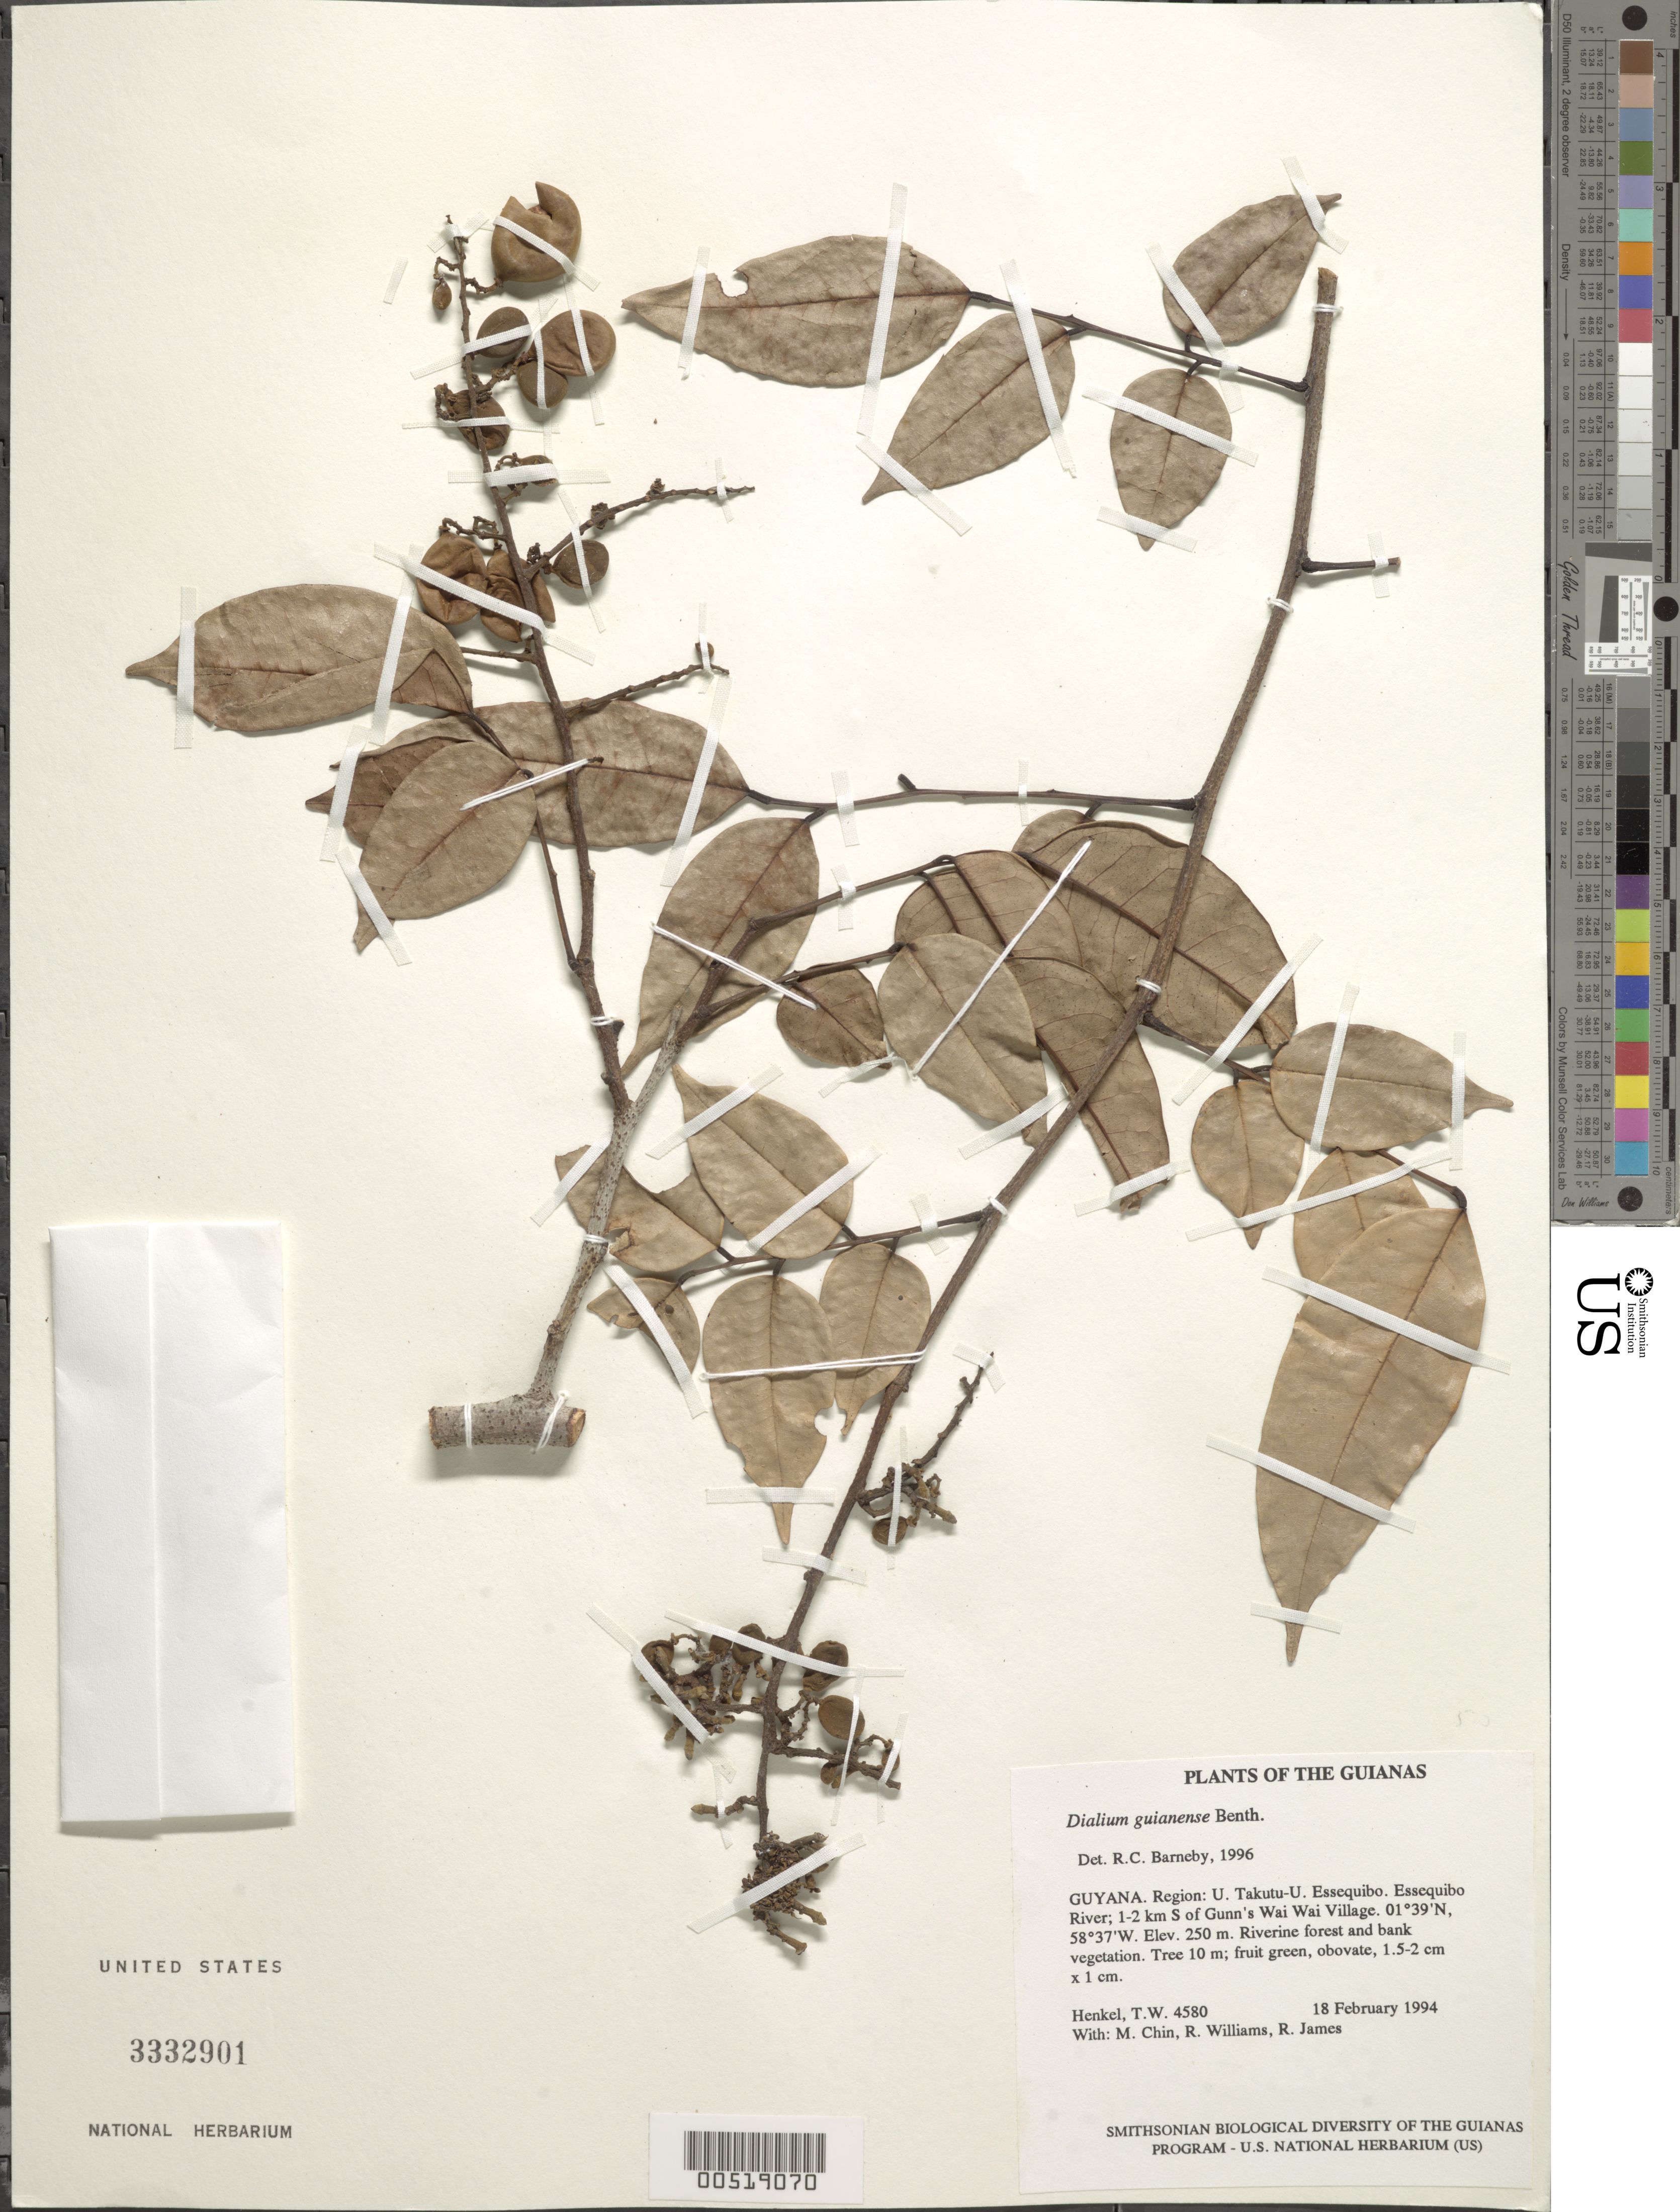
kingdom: Plantae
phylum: Tracheophyta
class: Magnoliopsida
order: Fabales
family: Fabaceae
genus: Dialium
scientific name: Dialium guianense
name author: (Aubl.) Sandwith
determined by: Barneby, Rupert C., (NY)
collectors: T. Henkel, M. Chin, R. Williams & R. James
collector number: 4580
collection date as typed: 18 February 1994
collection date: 1994-02-18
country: Guyana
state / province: U. Takutu-U. Essequibo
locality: Essequibo River; 1-2 km S of Gunn's Wai Wai Village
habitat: Riverine forest and bank vegetation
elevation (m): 250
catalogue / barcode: US 3332901